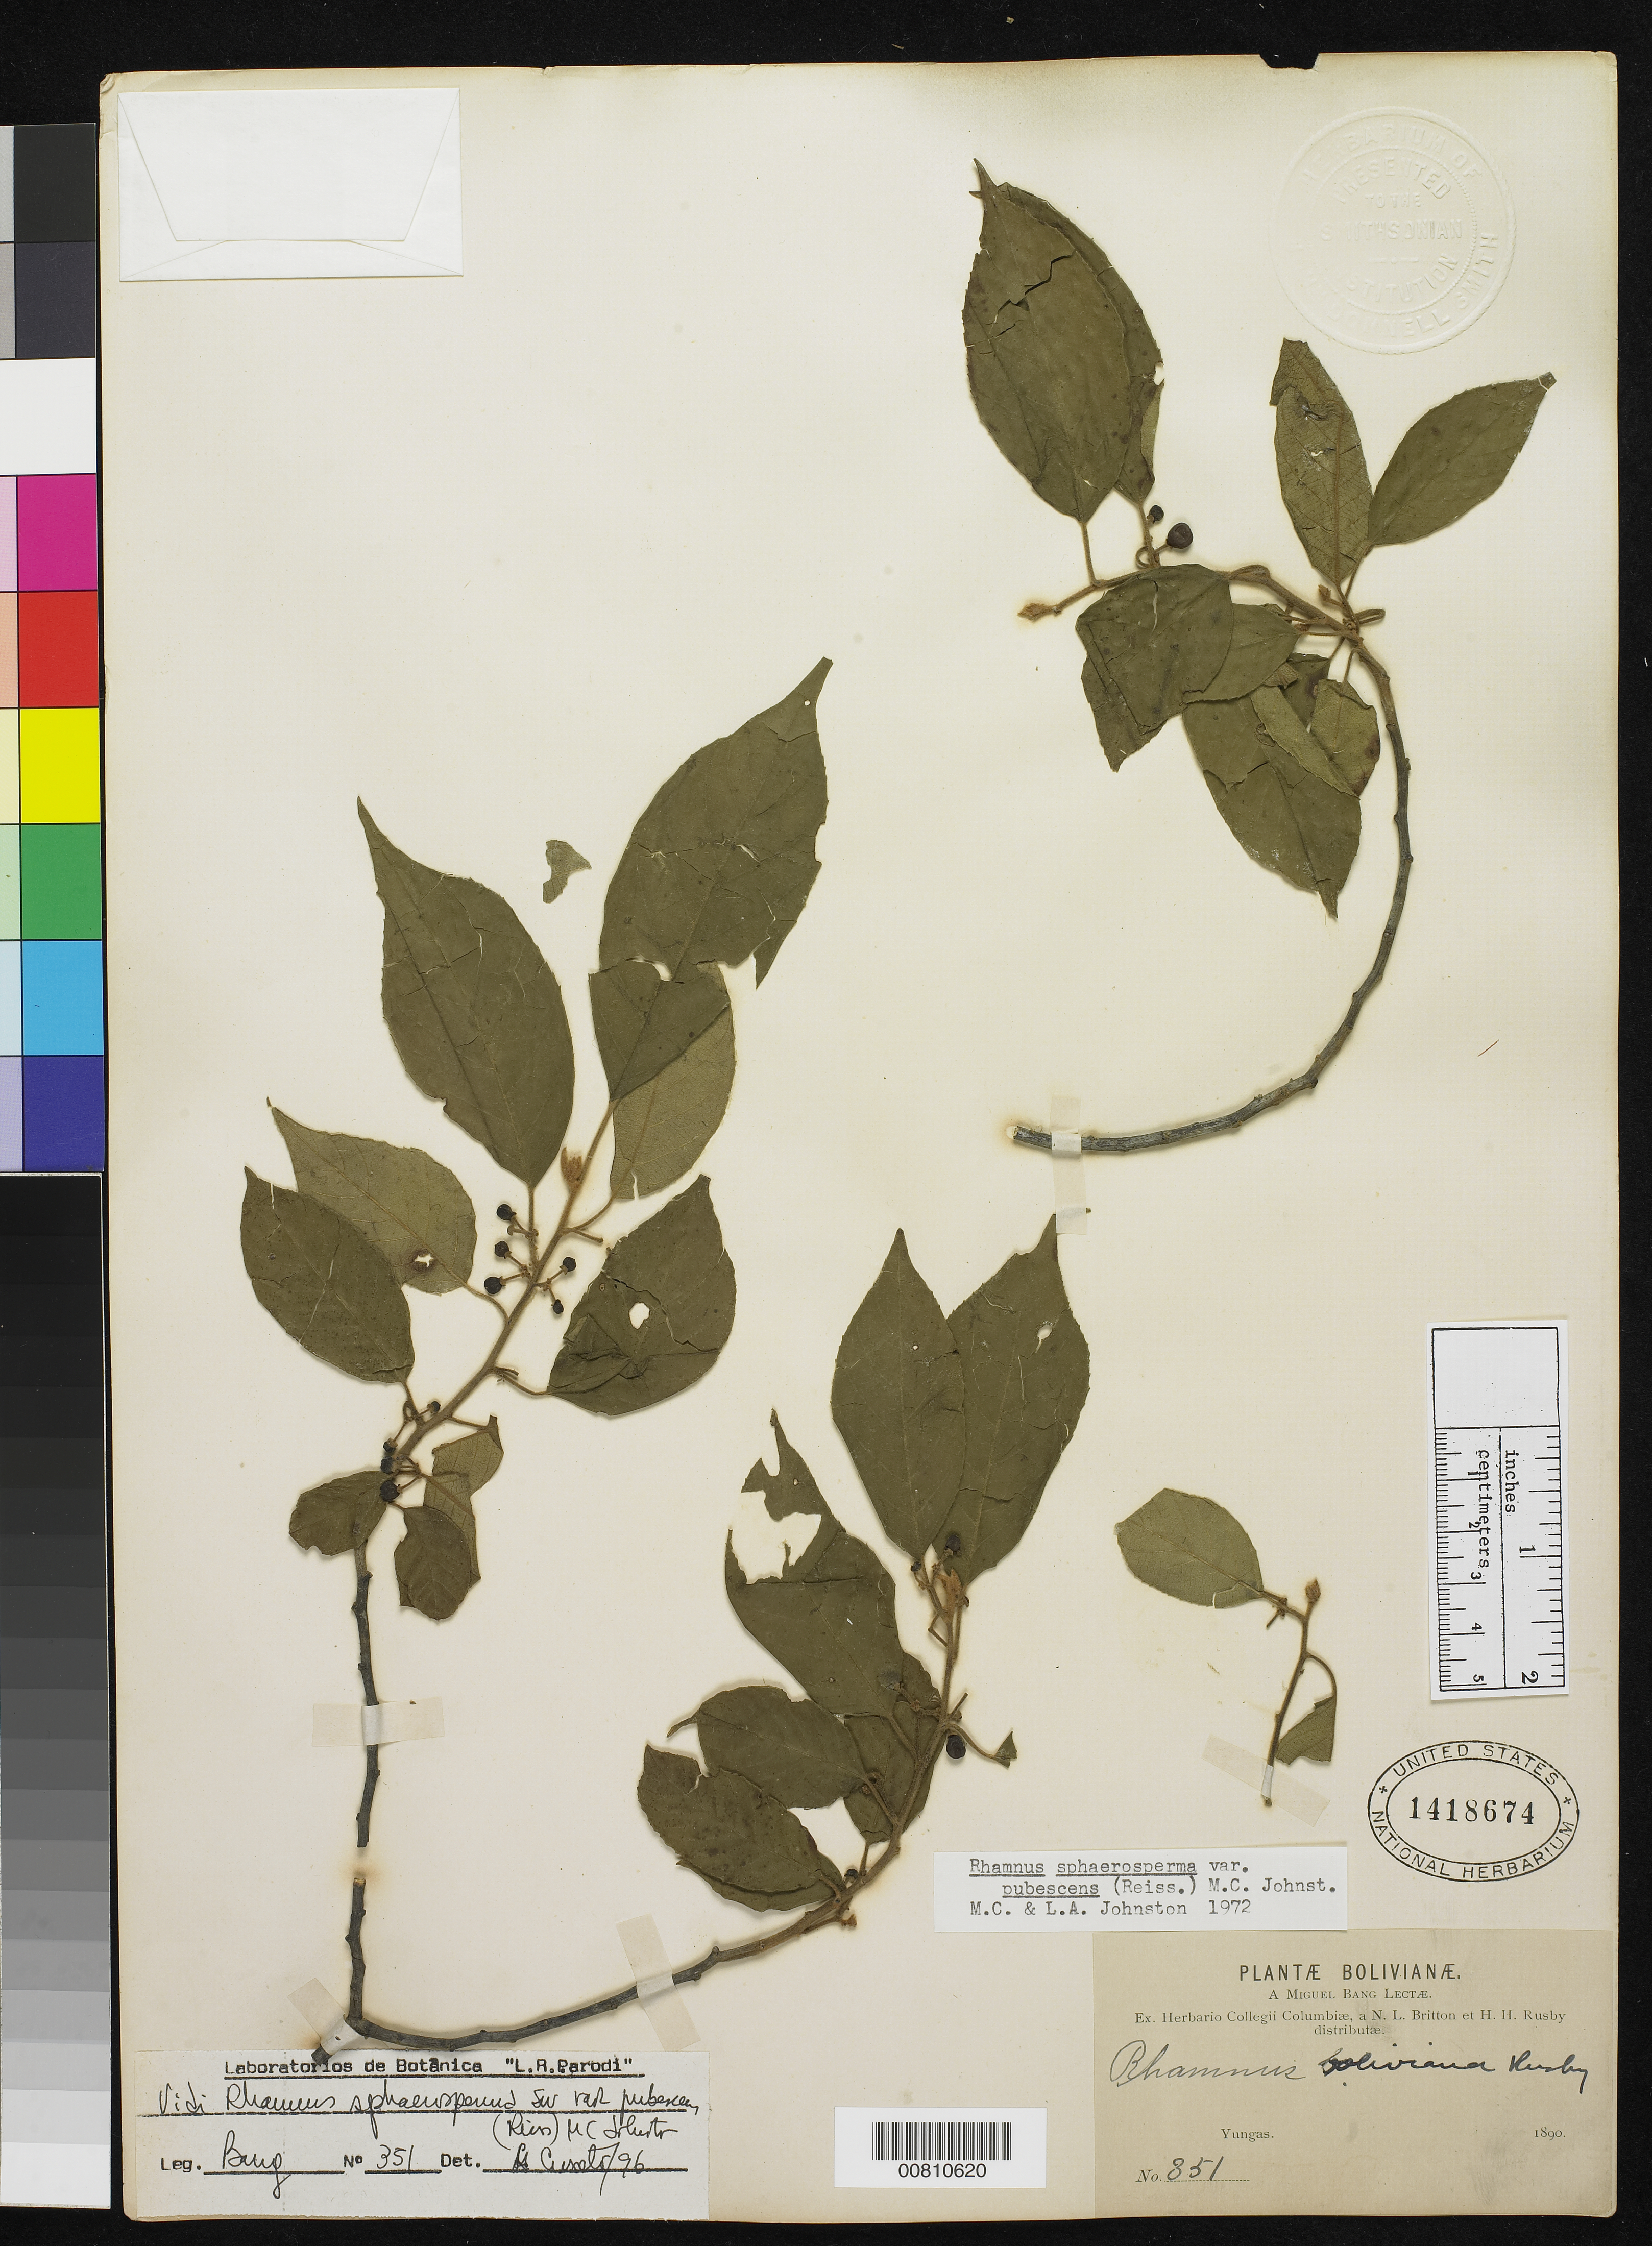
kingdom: Plantae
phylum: Tracheophyta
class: Magnoliopsida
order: Rosales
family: Rhamnaceae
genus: Rhamnus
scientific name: Rhamnus boliviana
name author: Rusby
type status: Isotype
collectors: M. Bang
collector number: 351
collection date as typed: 1890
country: Bolivia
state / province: La Paz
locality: Yungas.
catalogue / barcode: US 1418674